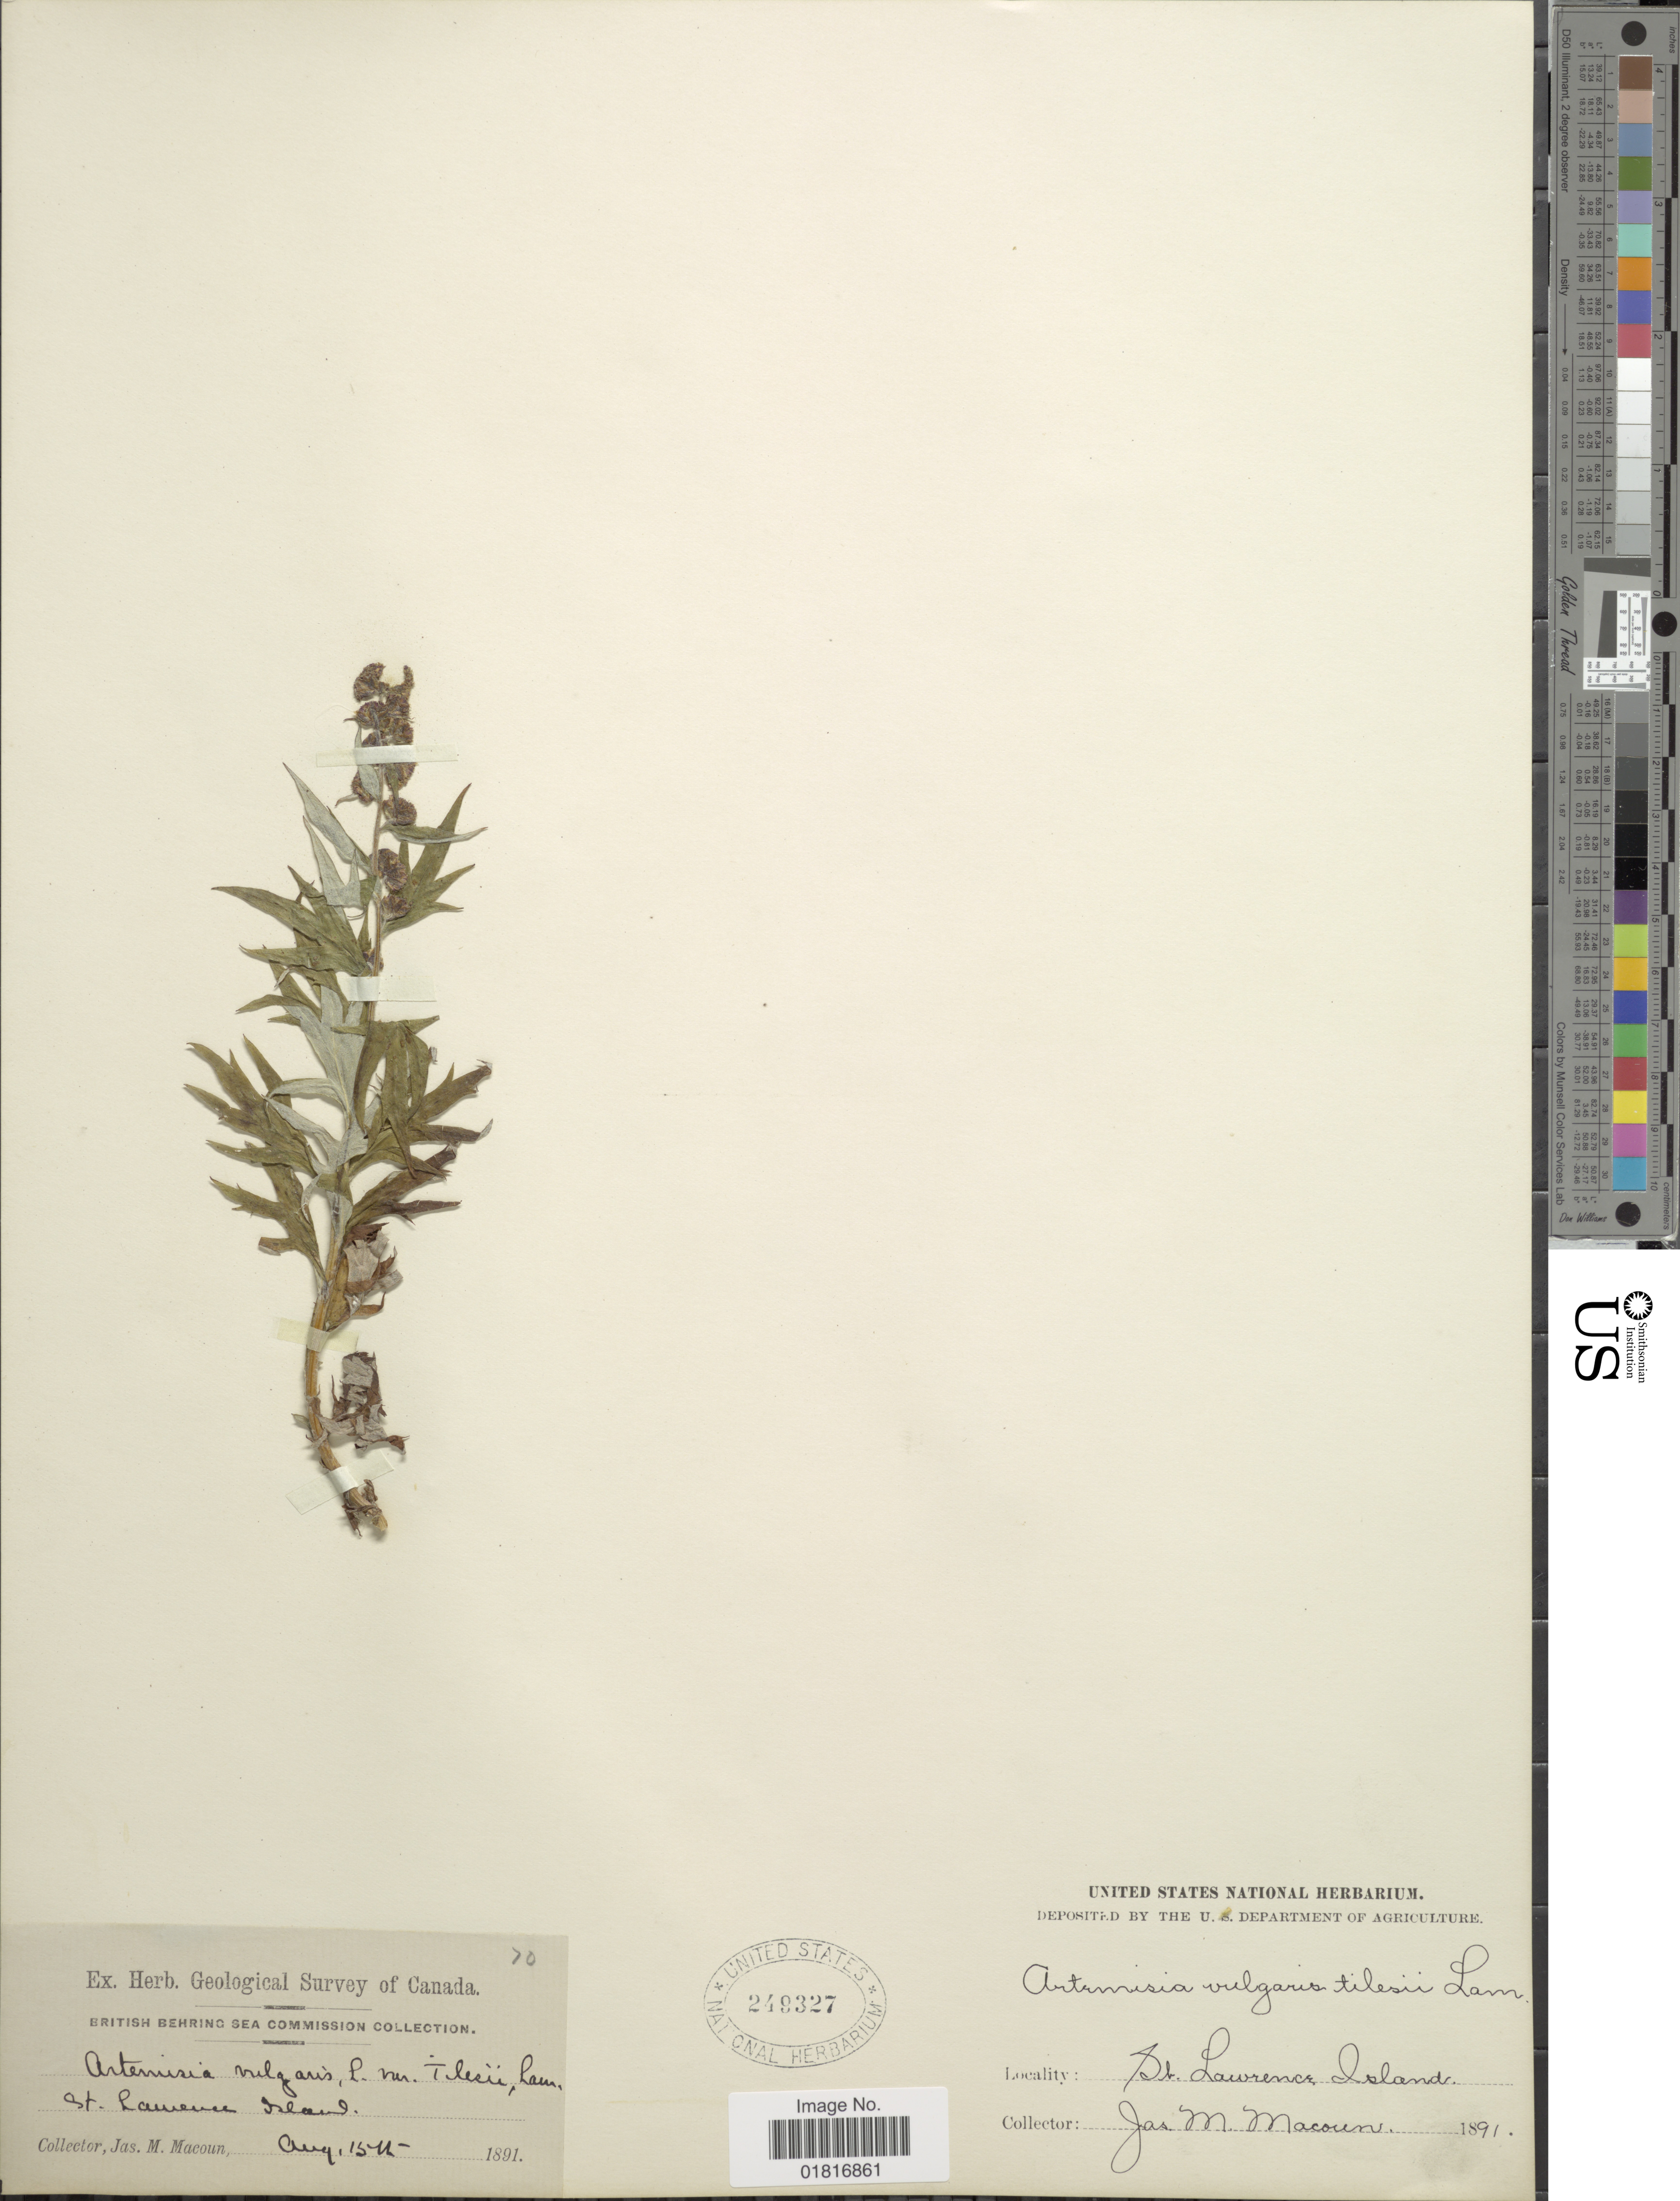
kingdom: Plantae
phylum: Tracheophyta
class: Magnoliopsida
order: Asterales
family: Asteraceae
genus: Artemisia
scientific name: Artemisia tilesii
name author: Ledeb.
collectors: J. M. Macoun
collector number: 70*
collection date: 1891-08-15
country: United States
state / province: Alaska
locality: British Behring Sea, St Lawrence Island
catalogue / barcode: US 249327